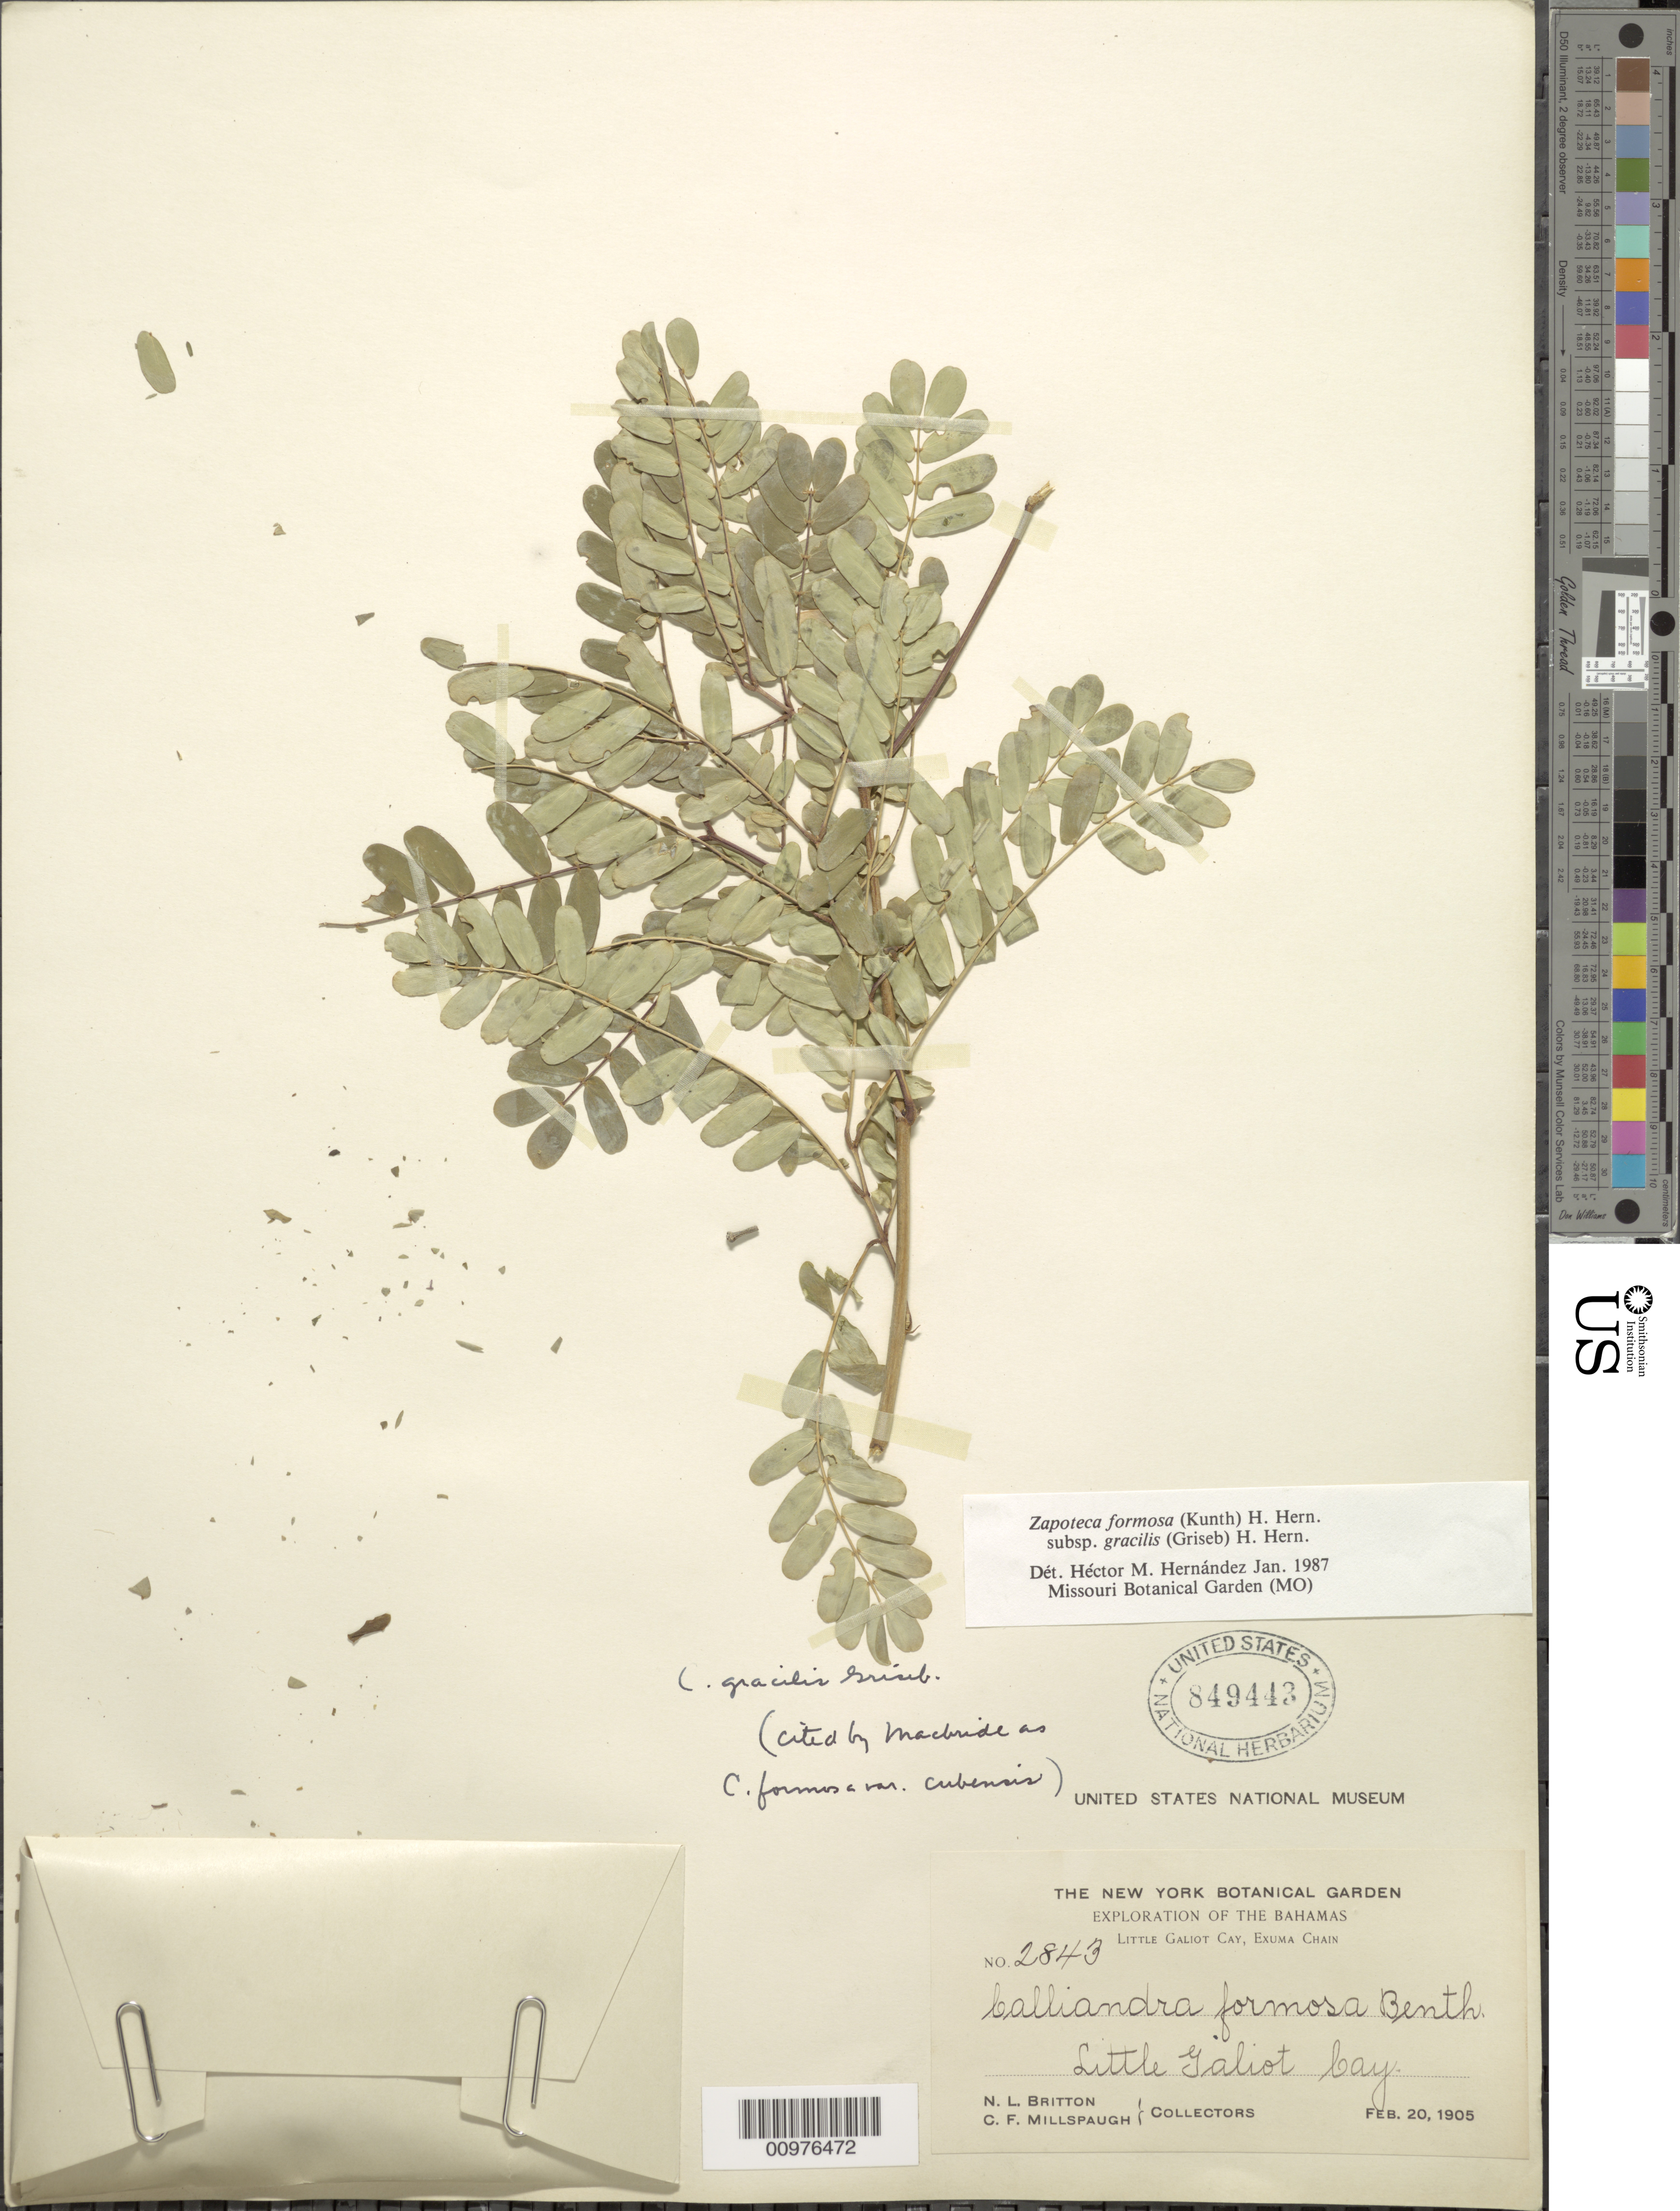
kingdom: Plantae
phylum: Tracheophyta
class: Magnoliopsida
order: Fabales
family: Fabaceae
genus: Zapoteca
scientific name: Zapoteca formosa subsp. gracilis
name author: (Griseb.) H.M. Hern.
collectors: N. Britton & C. F. Millspaugh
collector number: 2843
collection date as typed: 20 Feb 1905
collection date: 1905-02-20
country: Bahamas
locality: Little Galiot Bay, Exuma Chain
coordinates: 0 N, 0 E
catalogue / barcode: US 849443